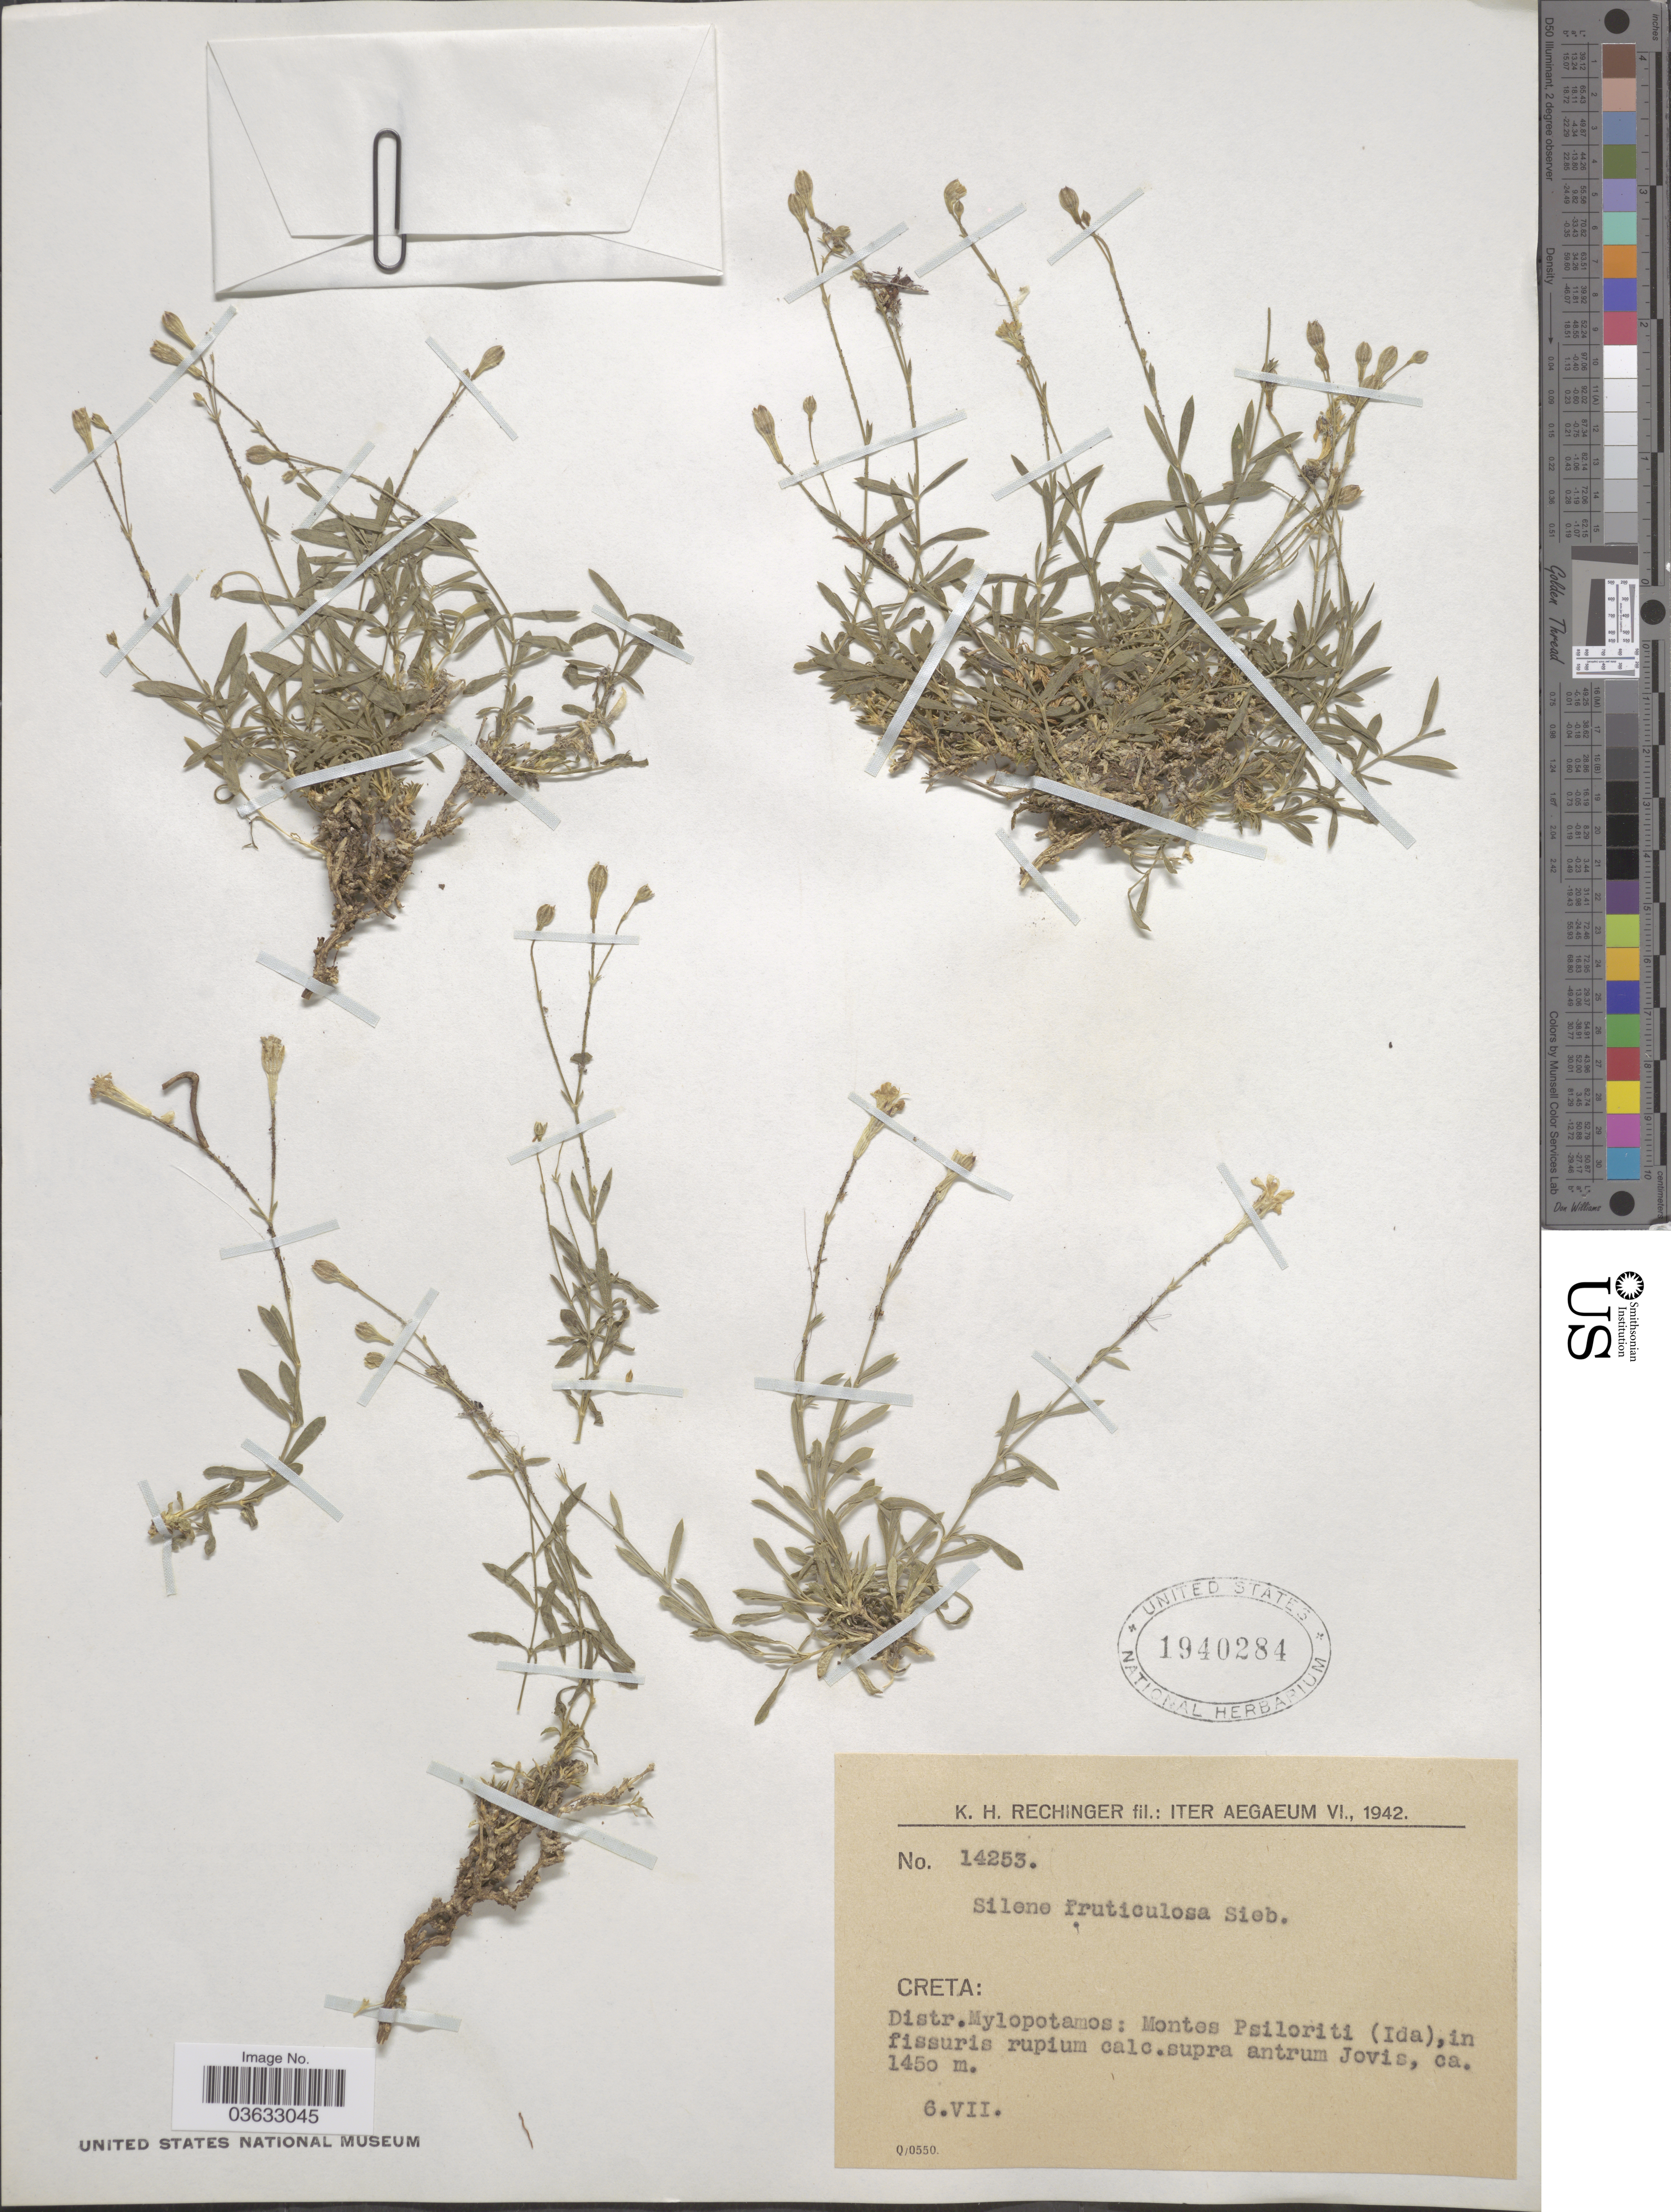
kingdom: Plantae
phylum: Tracheophyta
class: Magnoliopsida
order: Caryophyllales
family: Caryophyllaceae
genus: Silene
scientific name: Silene fruticulosa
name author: M. Bieb.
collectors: K. H. Rechinger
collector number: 14253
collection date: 1942-07-06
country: Greece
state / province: Crete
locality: Iter Aegaeum. Creta: Distr. Mylopotamos: Montes Psiloriti (Ida), in fissuris rupium calc. supra antrum Jovis.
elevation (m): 1450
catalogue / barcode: US 1940284